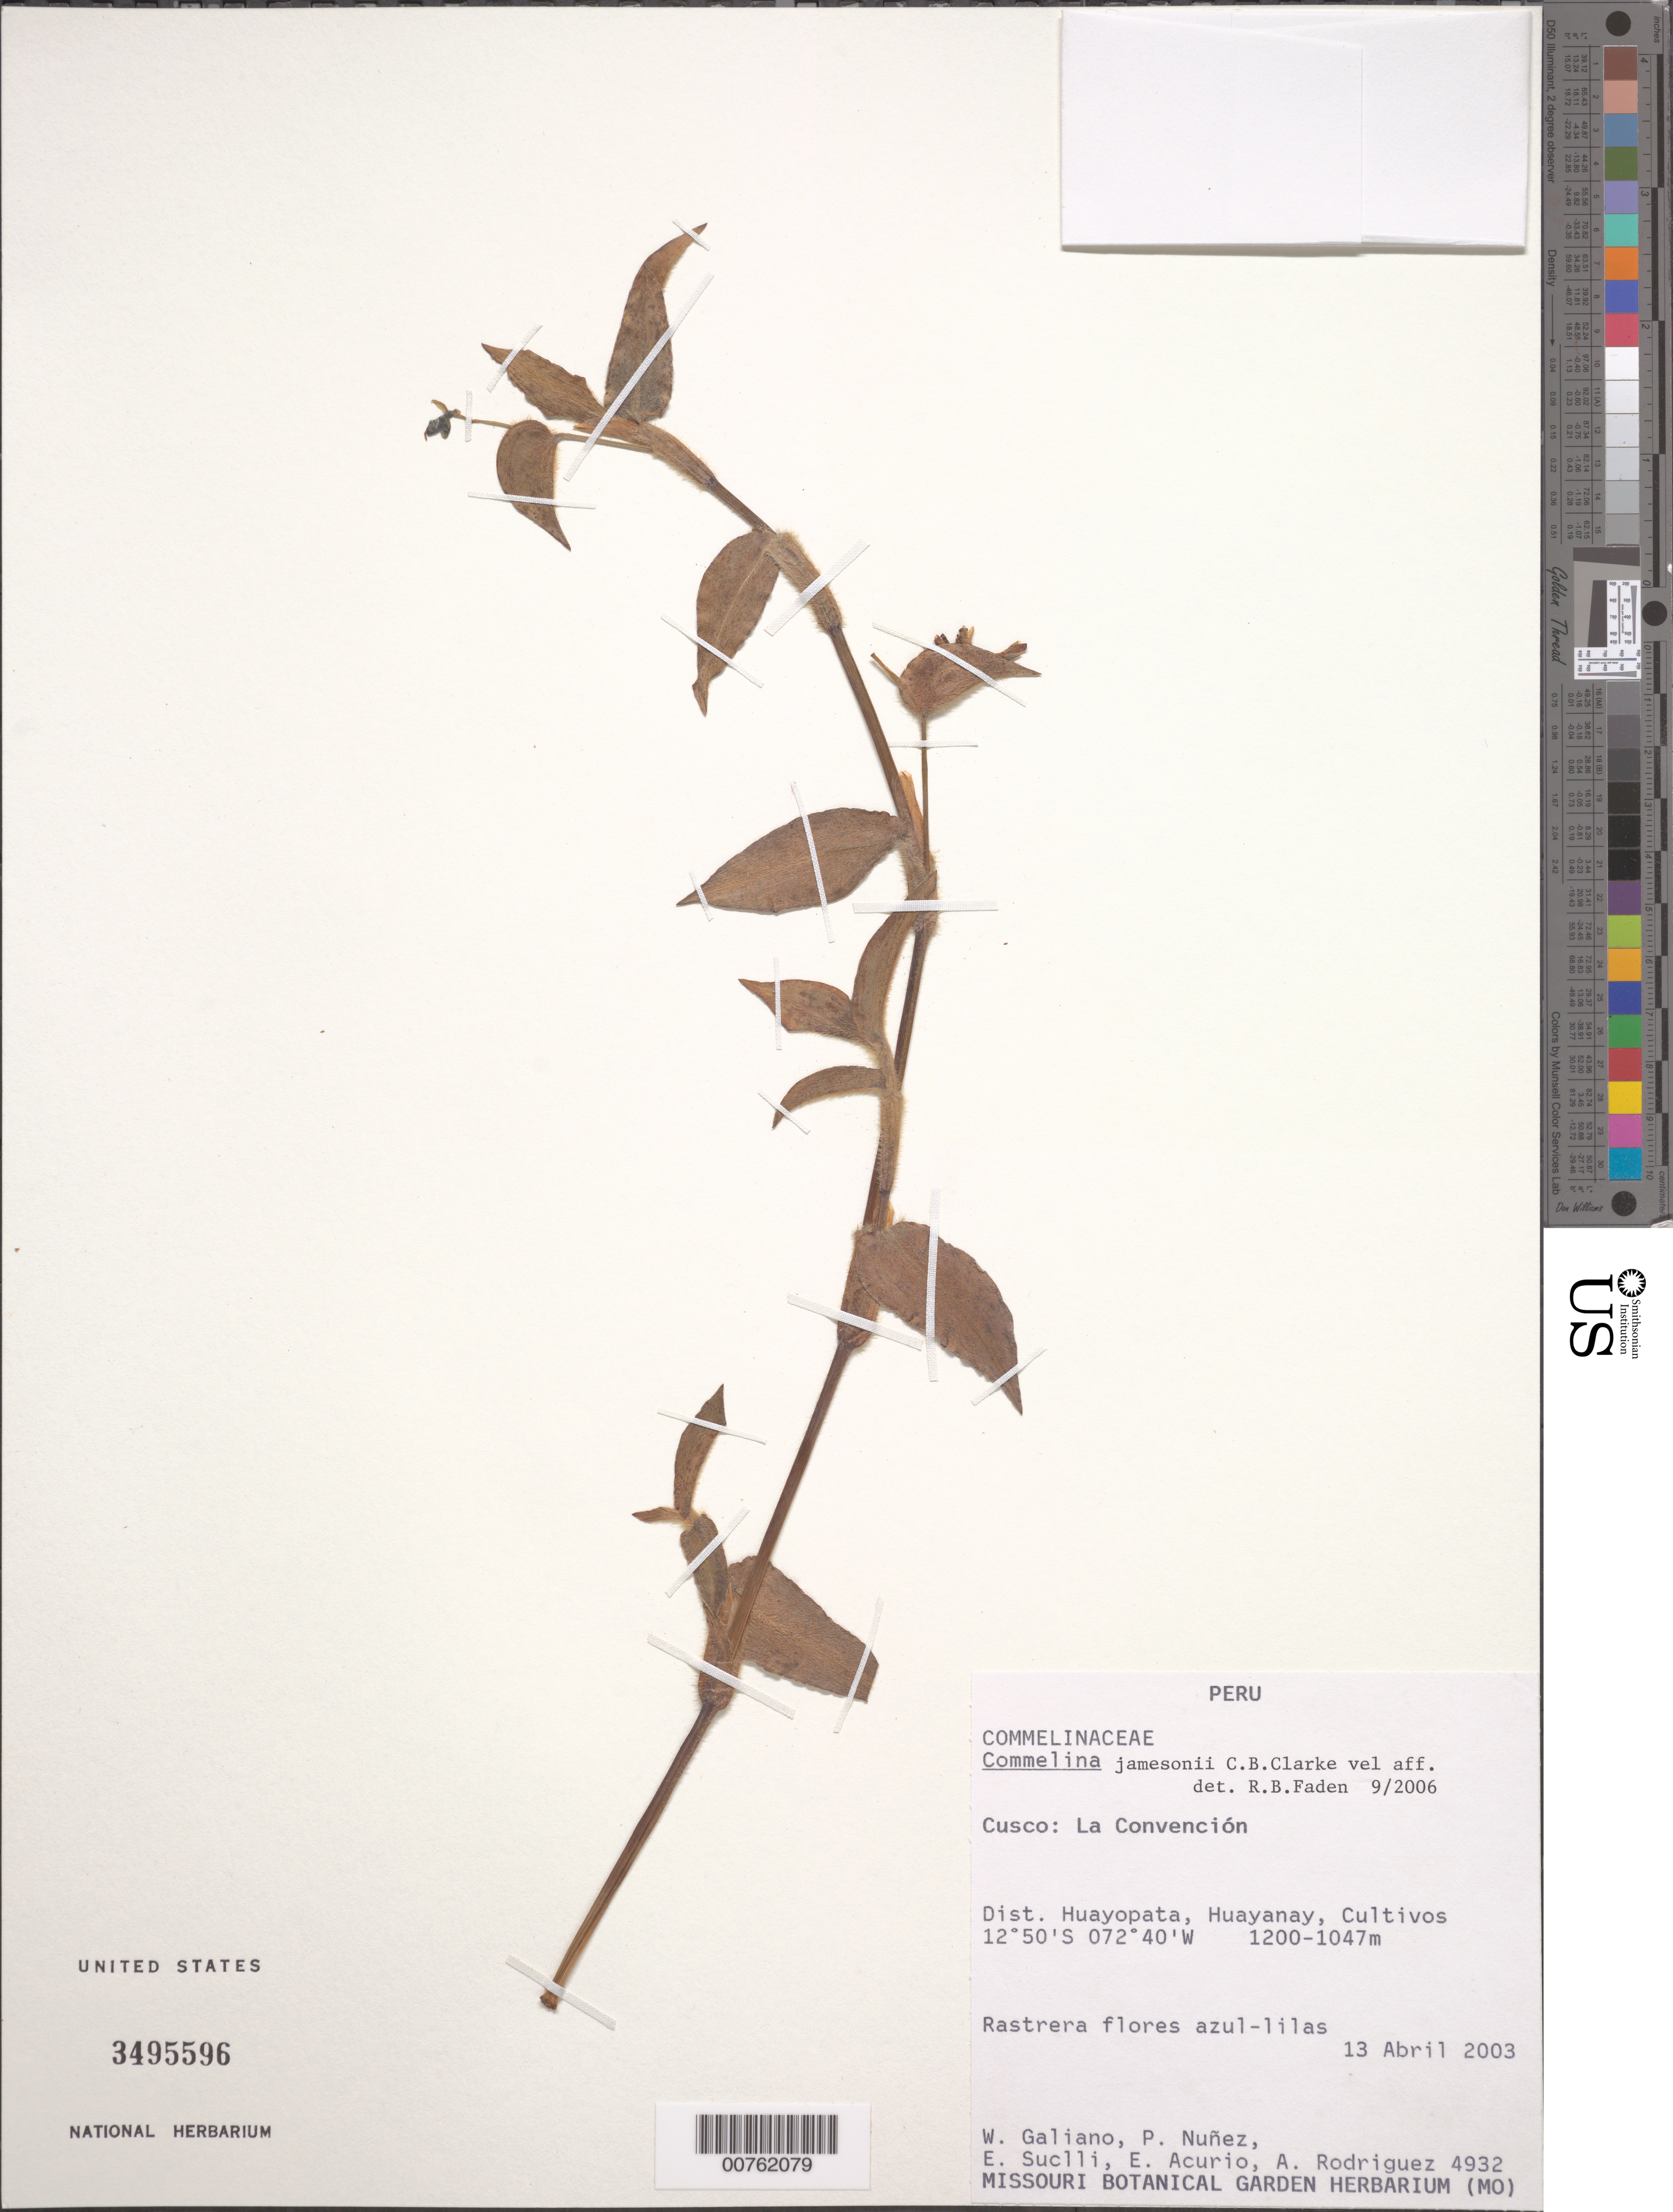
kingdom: Plantae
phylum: Tracheophyta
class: Liliopsida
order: Commelinales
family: Commelinaceae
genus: Commelina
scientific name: Commelina jamesonii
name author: C.B. Clarke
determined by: Faden, Robert B., (US), Smithsonian Institution - National Museum of Natural History (UNITED STATES)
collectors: W. Galiano, P. Nuñez V., E. Suclli, E. Acurio & A. Rodriguez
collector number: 4932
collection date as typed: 13 Apr 2003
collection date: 2003-04-13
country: Peru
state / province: Cusco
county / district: La Convención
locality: Huayanay, Cultivos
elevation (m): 1200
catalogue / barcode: US 3495596